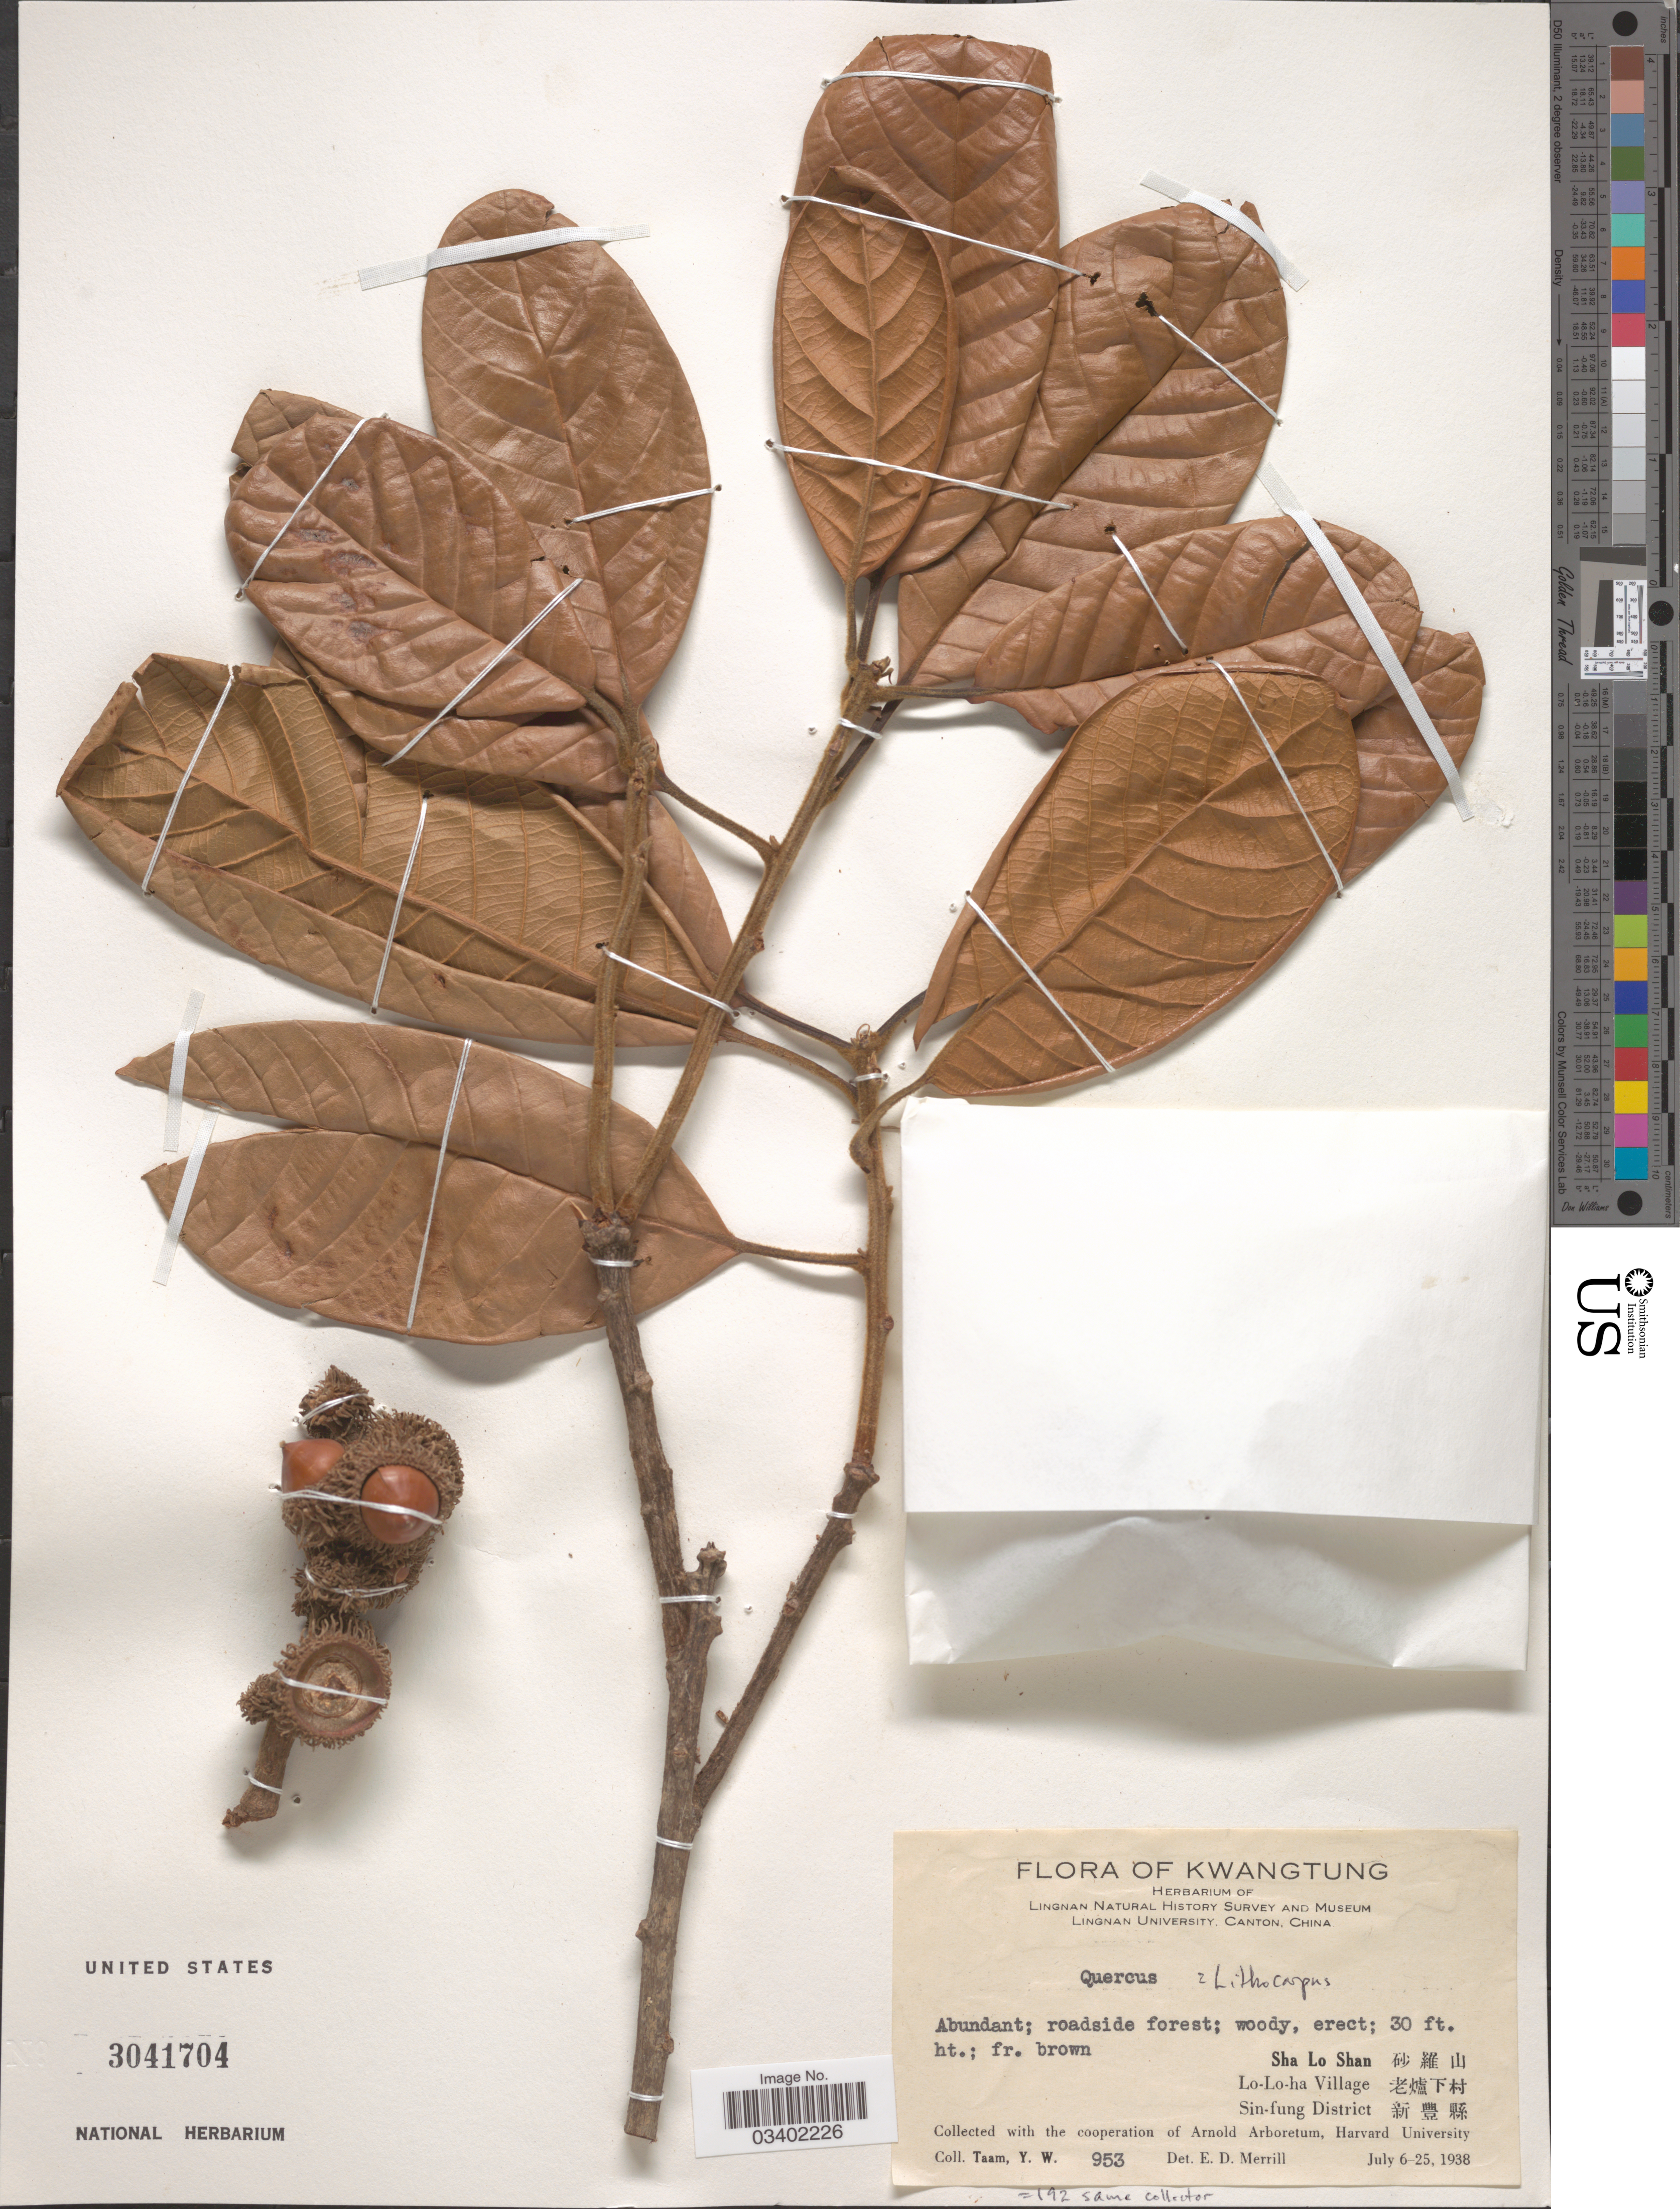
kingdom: Plantae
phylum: Tracheophyta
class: Magnoliopsida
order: Fagales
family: Fagaceae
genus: Lithocarpus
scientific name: Lithocarpus sp.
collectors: Y. W. Taam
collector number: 953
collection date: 1938-07-06/1938-07-25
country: China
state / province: Guangdong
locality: Kwangtung. Sha Lo Shan X. Lo-Lo-ha Village X. Sin-fung District X.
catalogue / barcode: US 3041704